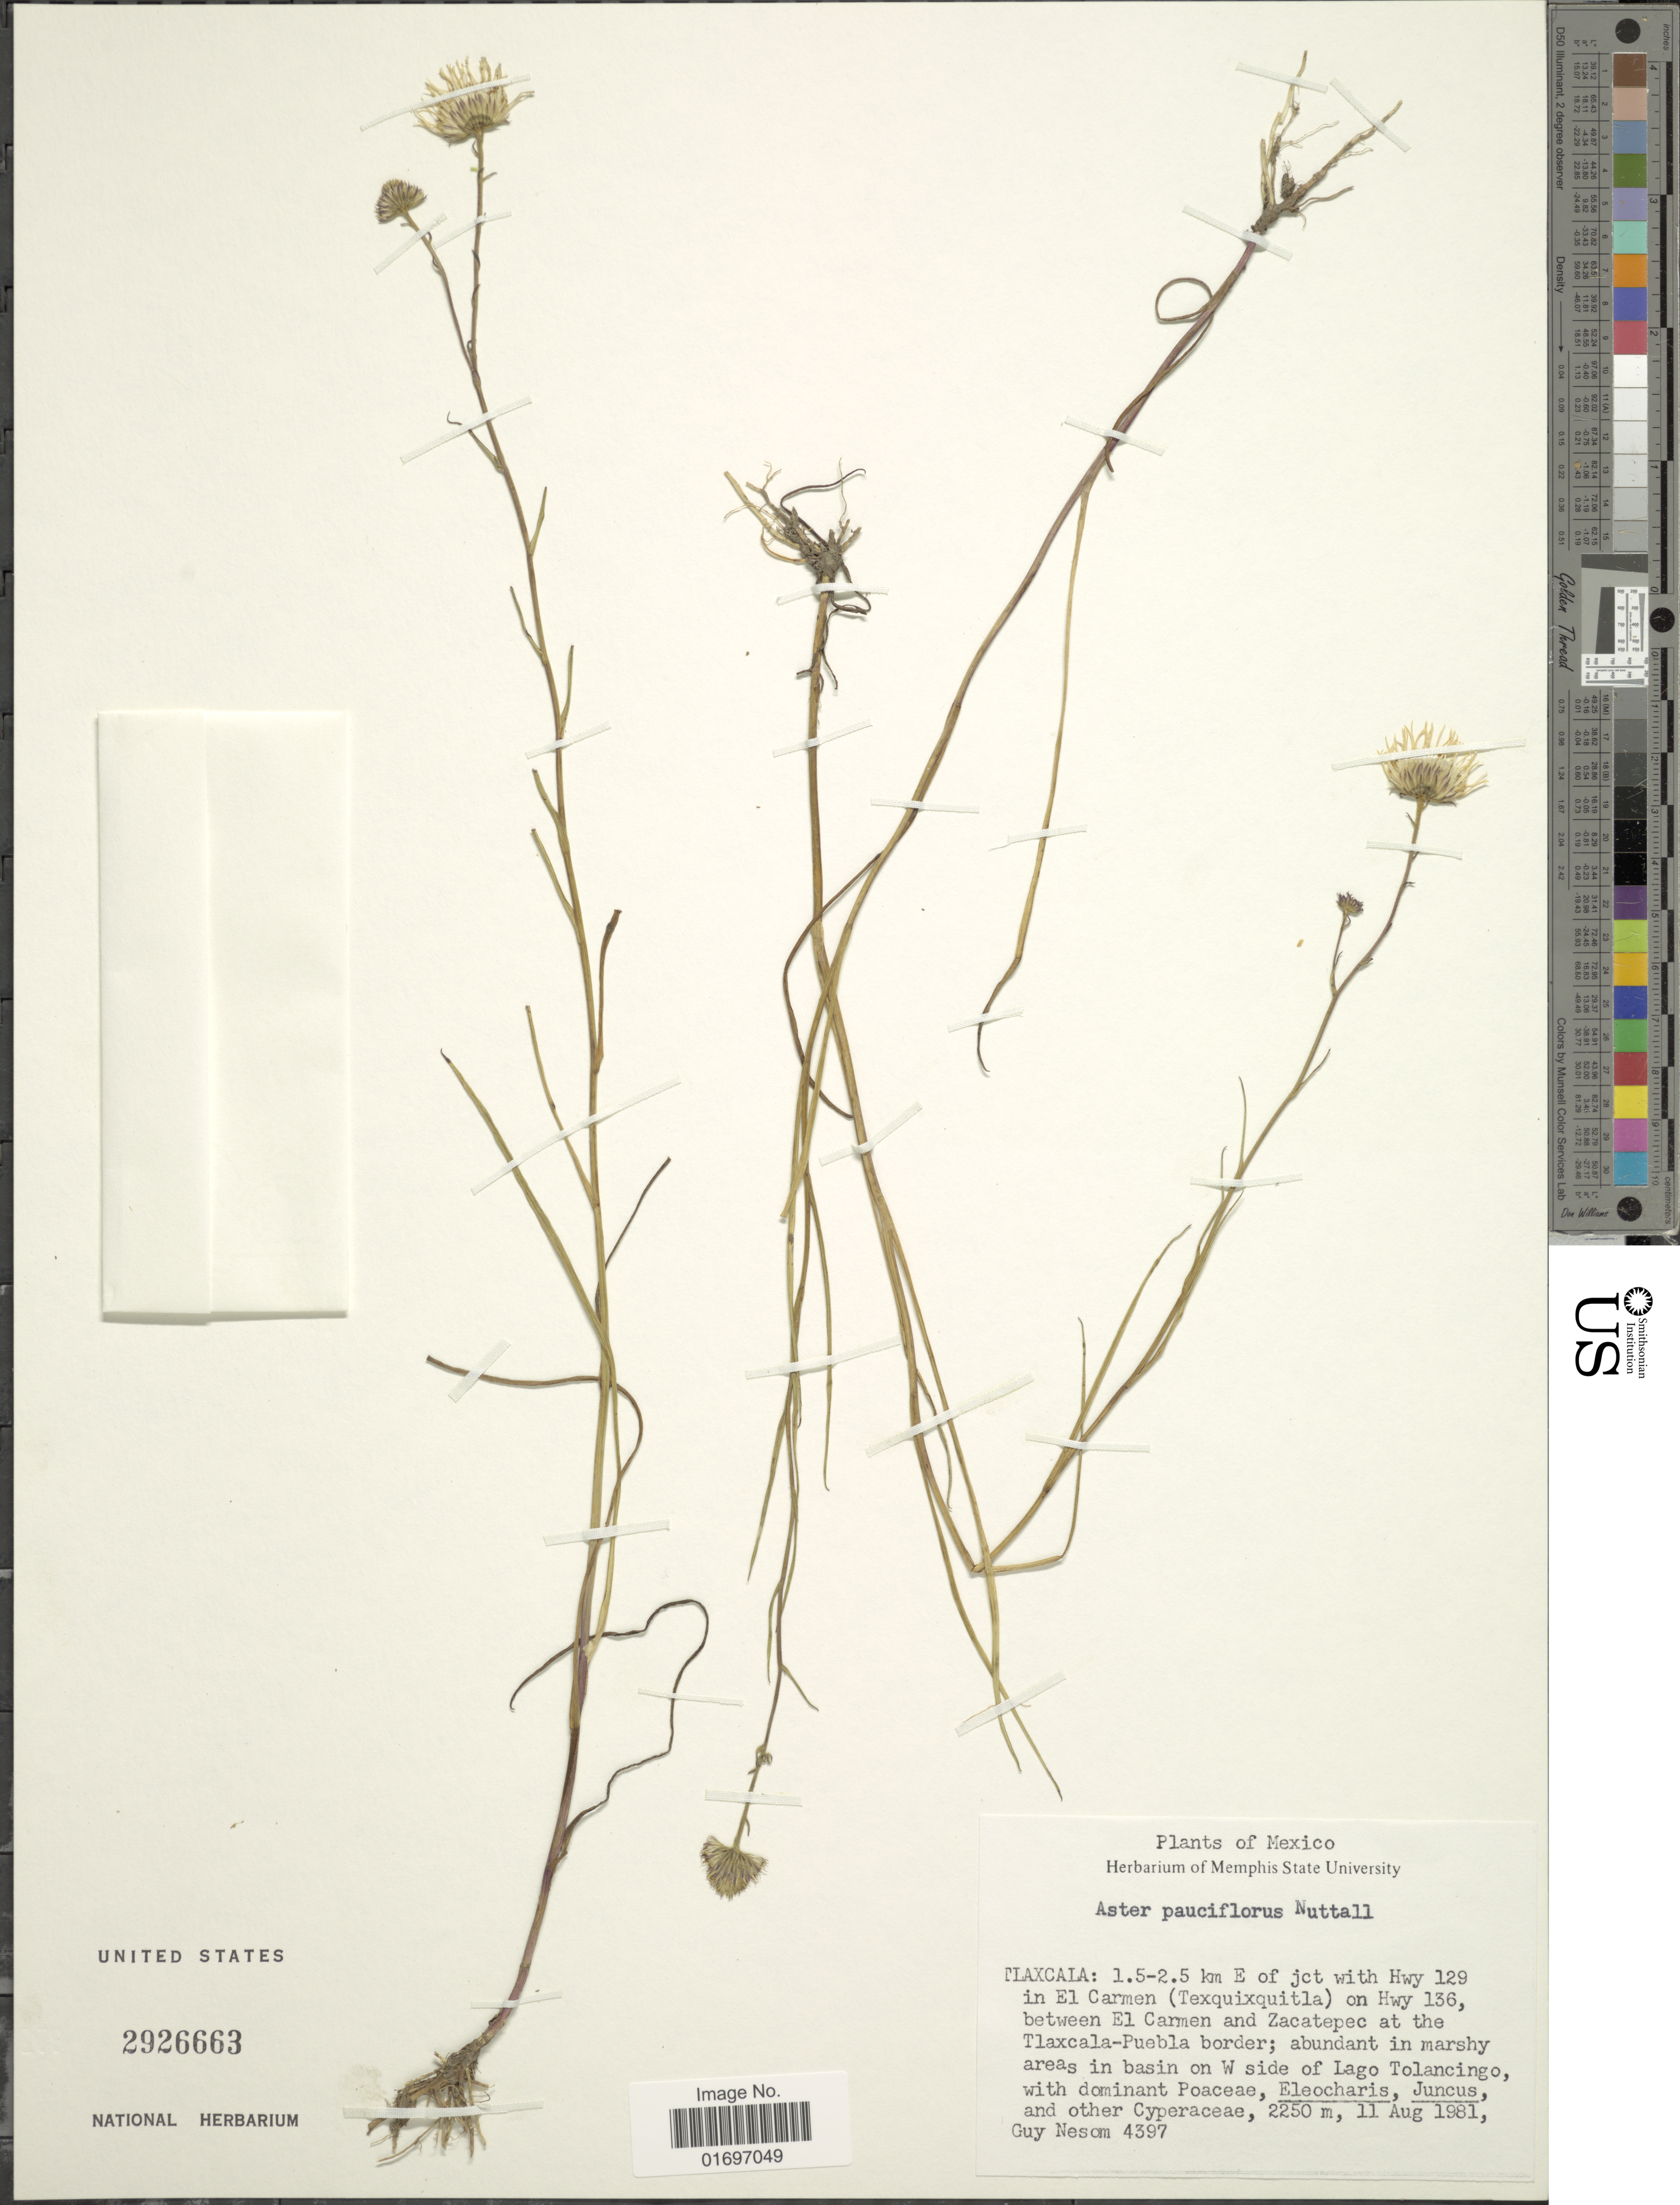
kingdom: Plantae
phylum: Tracheophyta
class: Magnoliopsida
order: Asterales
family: Asteraceae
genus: Almutaster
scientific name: Almutaster pauciflorus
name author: (Nutt.) Á. Löve & D. Löve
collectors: G. Nesom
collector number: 4397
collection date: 1981-08-11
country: Mexico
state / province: Tlaxcala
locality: Mexico. Tlaxcala: 1.5-2.5 km E of jct with Hwy 129 in El Carmen (Texquixquitla) on Hwy 136, between El Carmen and Zacatepec at the Tlaxcala-Puebla border; abundant in marshy areas in basin on W side of Lago Tolancingo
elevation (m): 2250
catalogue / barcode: US 2926663